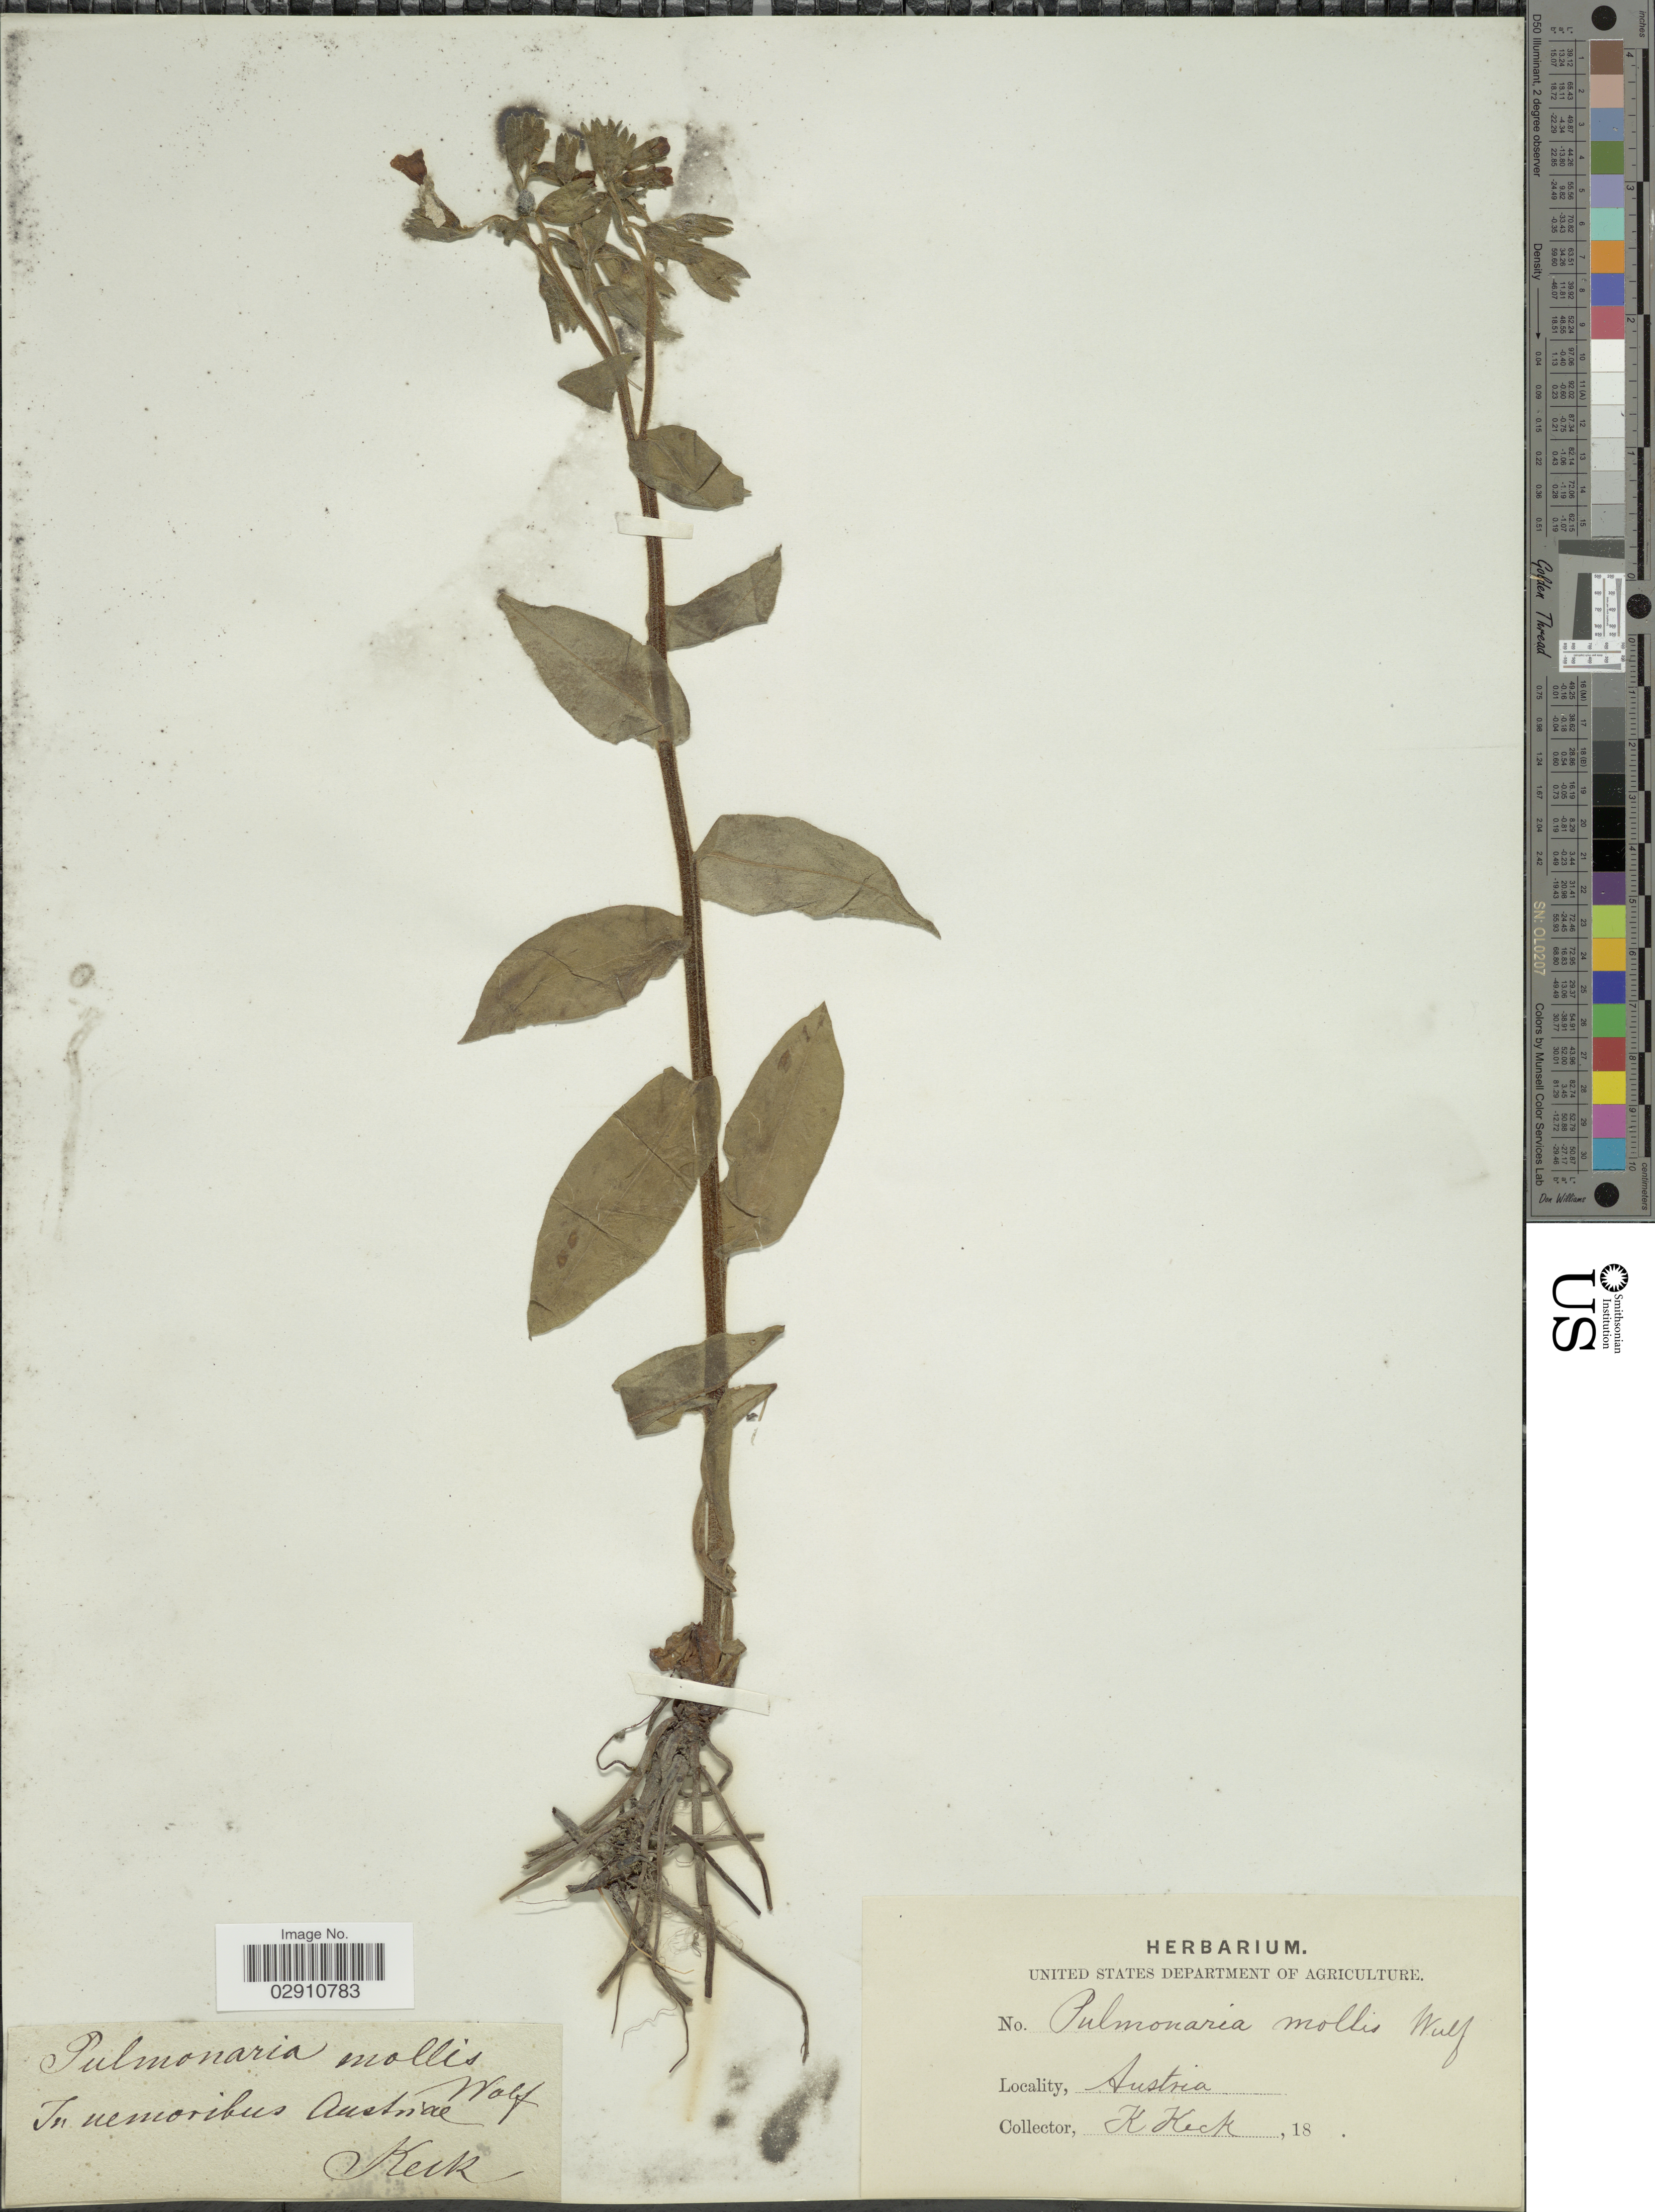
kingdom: Plantae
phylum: Tracheophyta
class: Magnoliopsida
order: Boraginales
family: Boraginaceae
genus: Pulmonaria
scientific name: Pulmonaria mollis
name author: J.F. Wolff ex Hornem.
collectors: K. Keck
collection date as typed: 18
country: Austria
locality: In nemoribus Austriae.